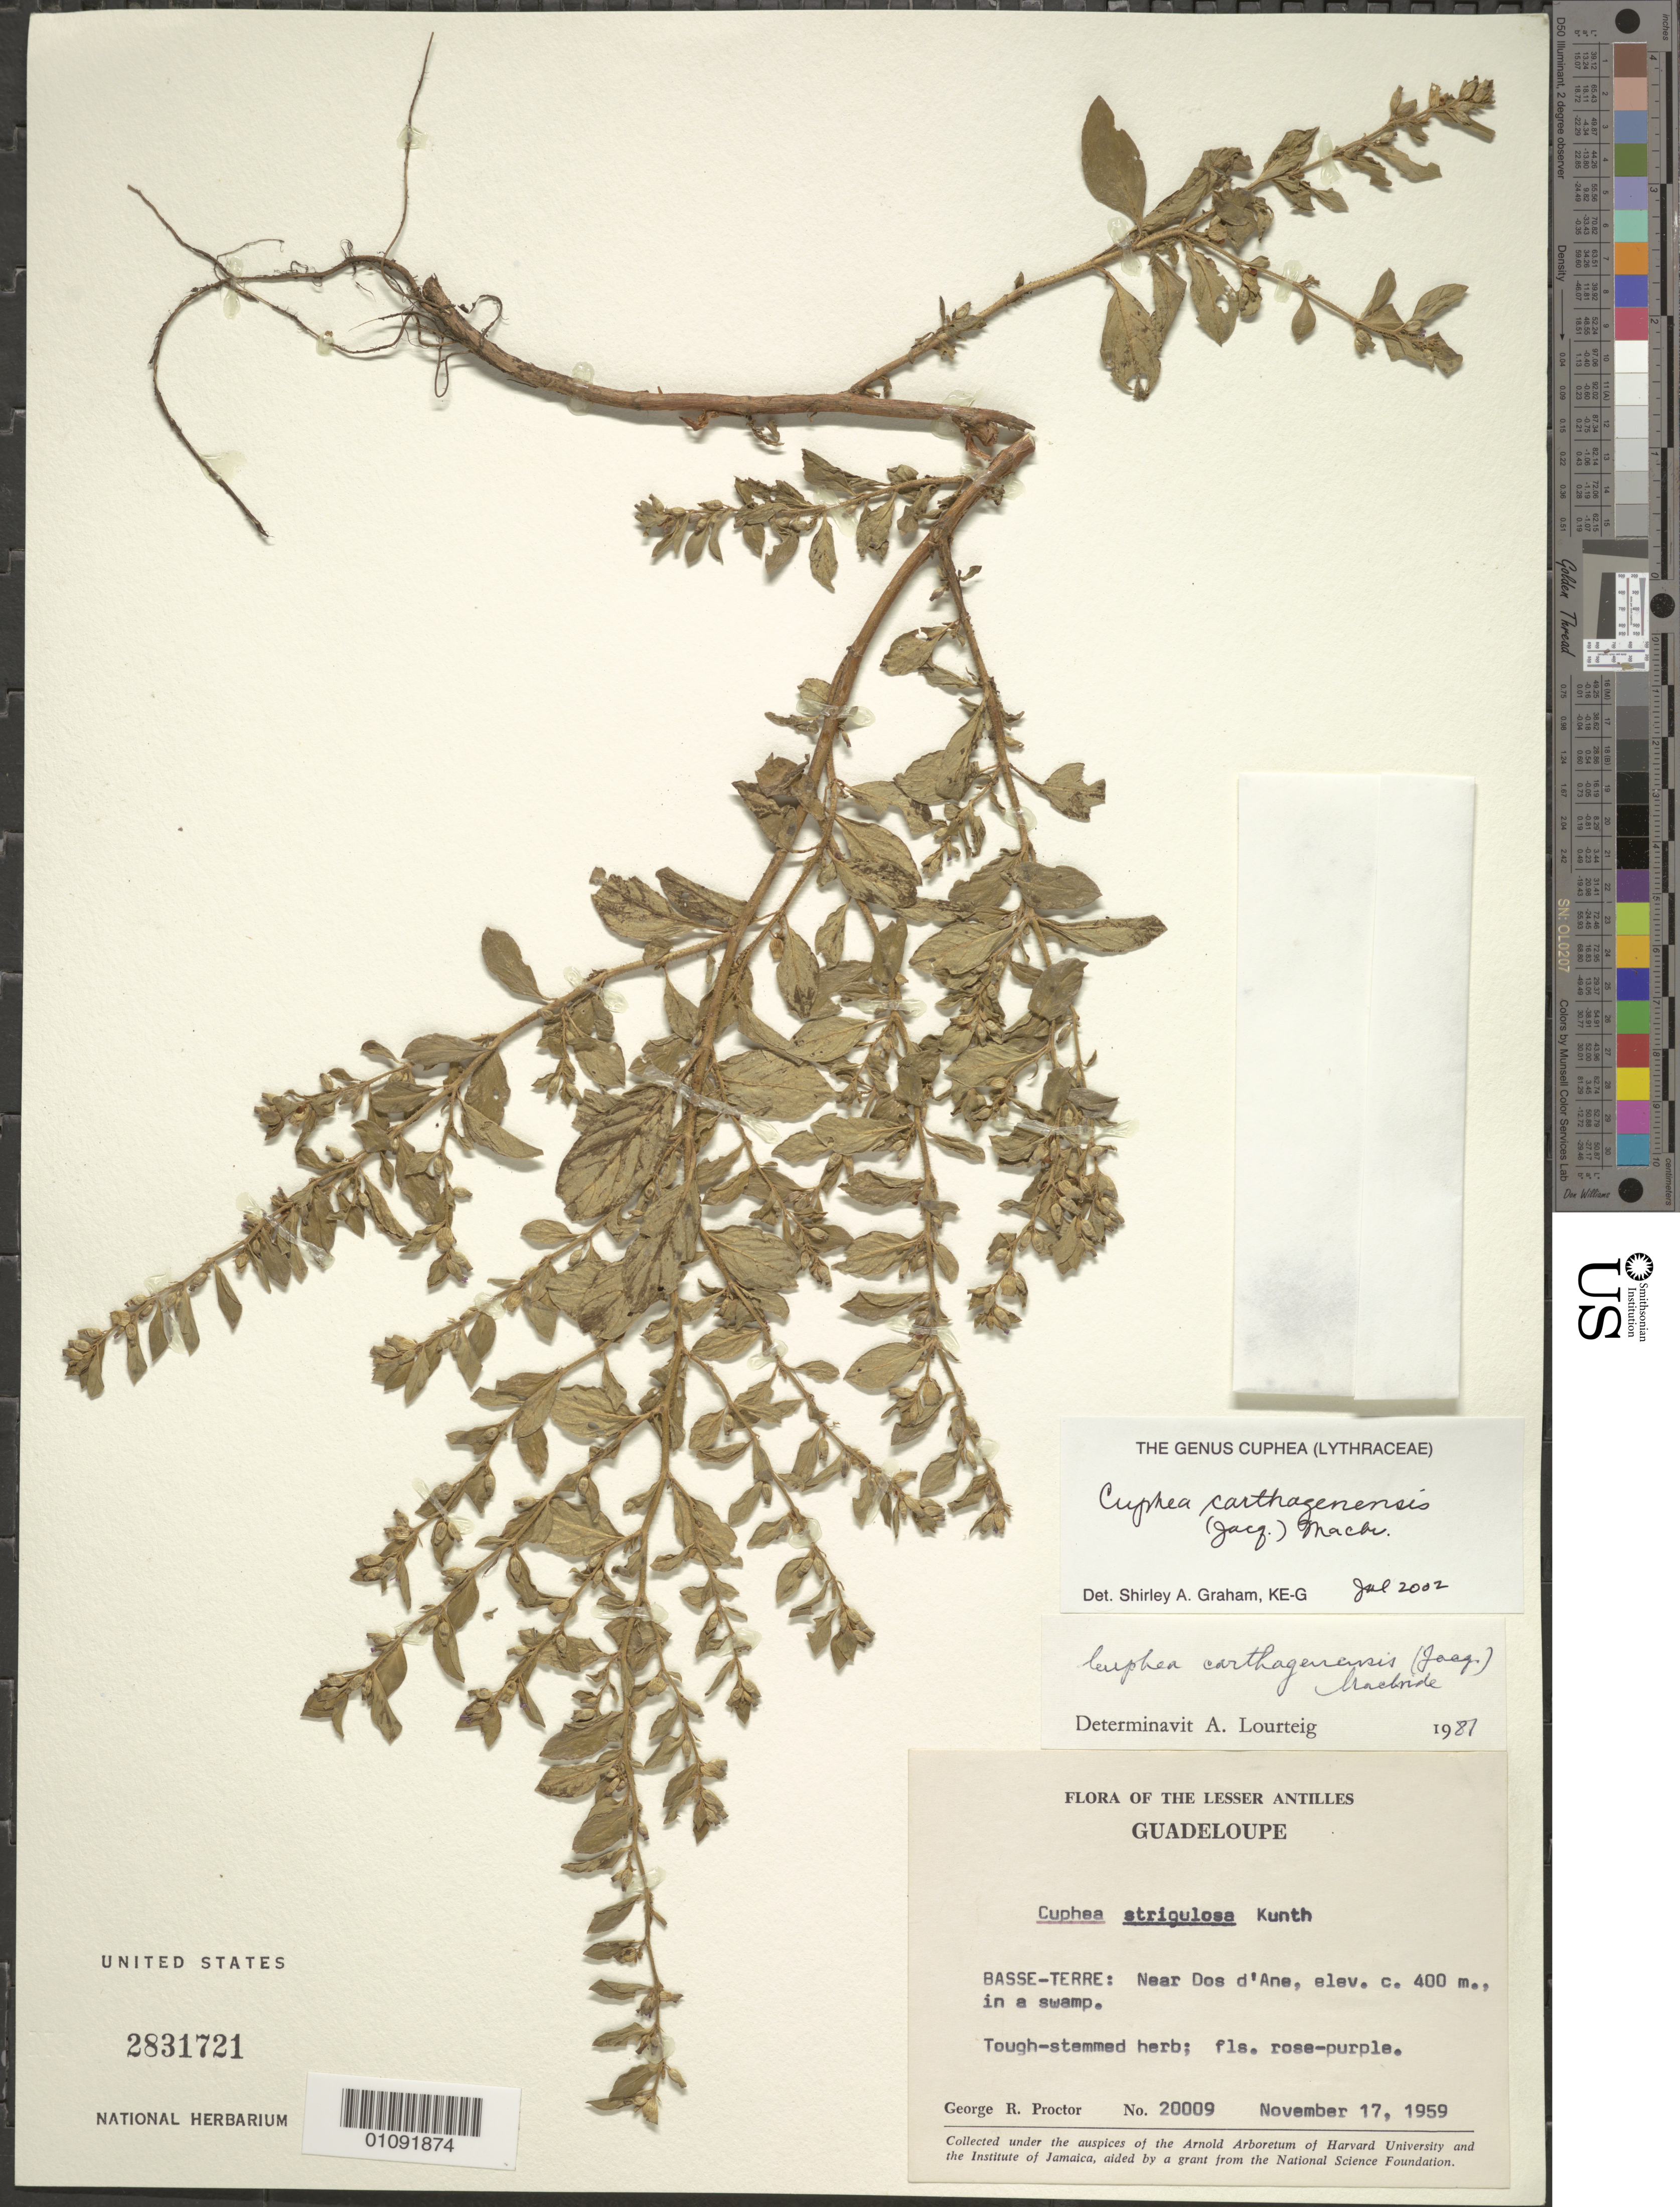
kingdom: Plantae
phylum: Tracheophyta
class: Magnoliopsida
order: Myrtales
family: Lythraceae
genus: Cuphea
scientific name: Cuphea carthagenensis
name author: (Jacq.) J.F. Macbr.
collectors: G. R. Proctor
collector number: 20009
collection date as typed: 17 Nov 1959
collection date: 1959-11-17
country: Guadeloupe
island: Basse Terre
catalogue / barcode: US 2831721